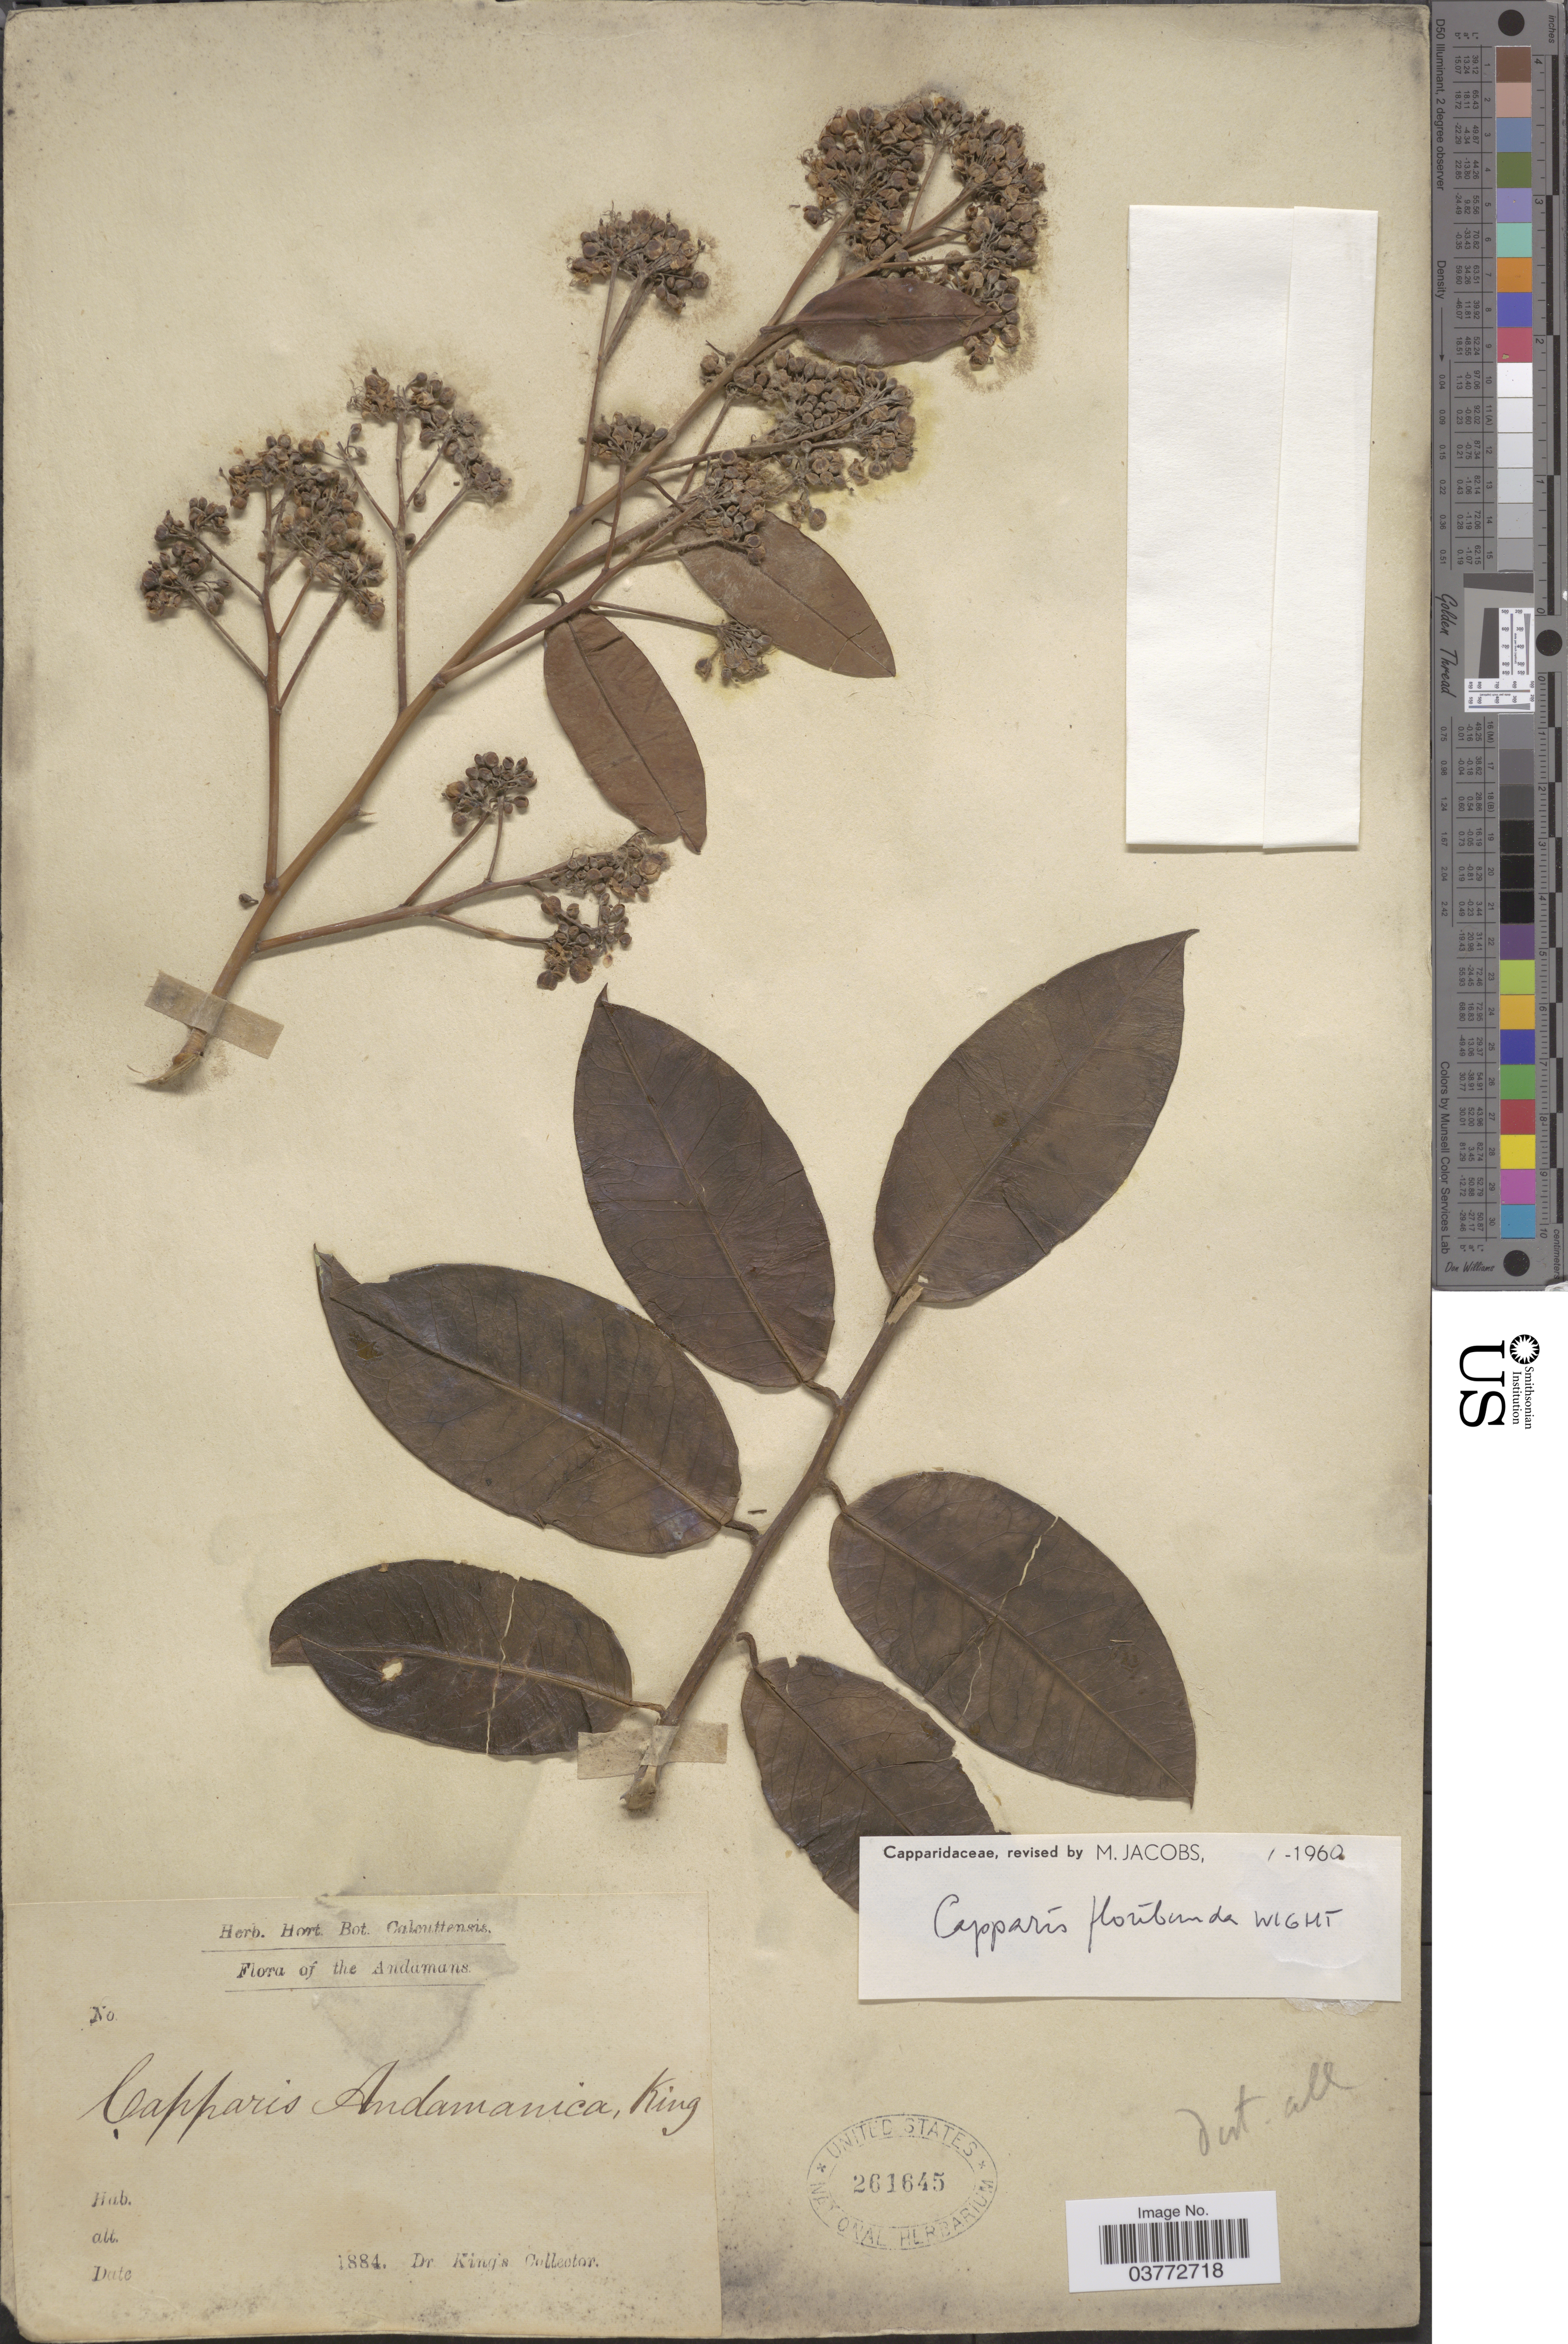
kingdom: Plantae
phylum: Tracheophyta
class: Magnoliopsida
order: Brassicales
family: Capparaceae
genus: Capparis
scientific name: Capparis floribunda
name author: Wight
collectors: Dr. King's collector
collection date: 1884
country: India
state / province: Andaman and Nicobar Islands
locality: The Andamans.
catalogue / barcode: US 261645